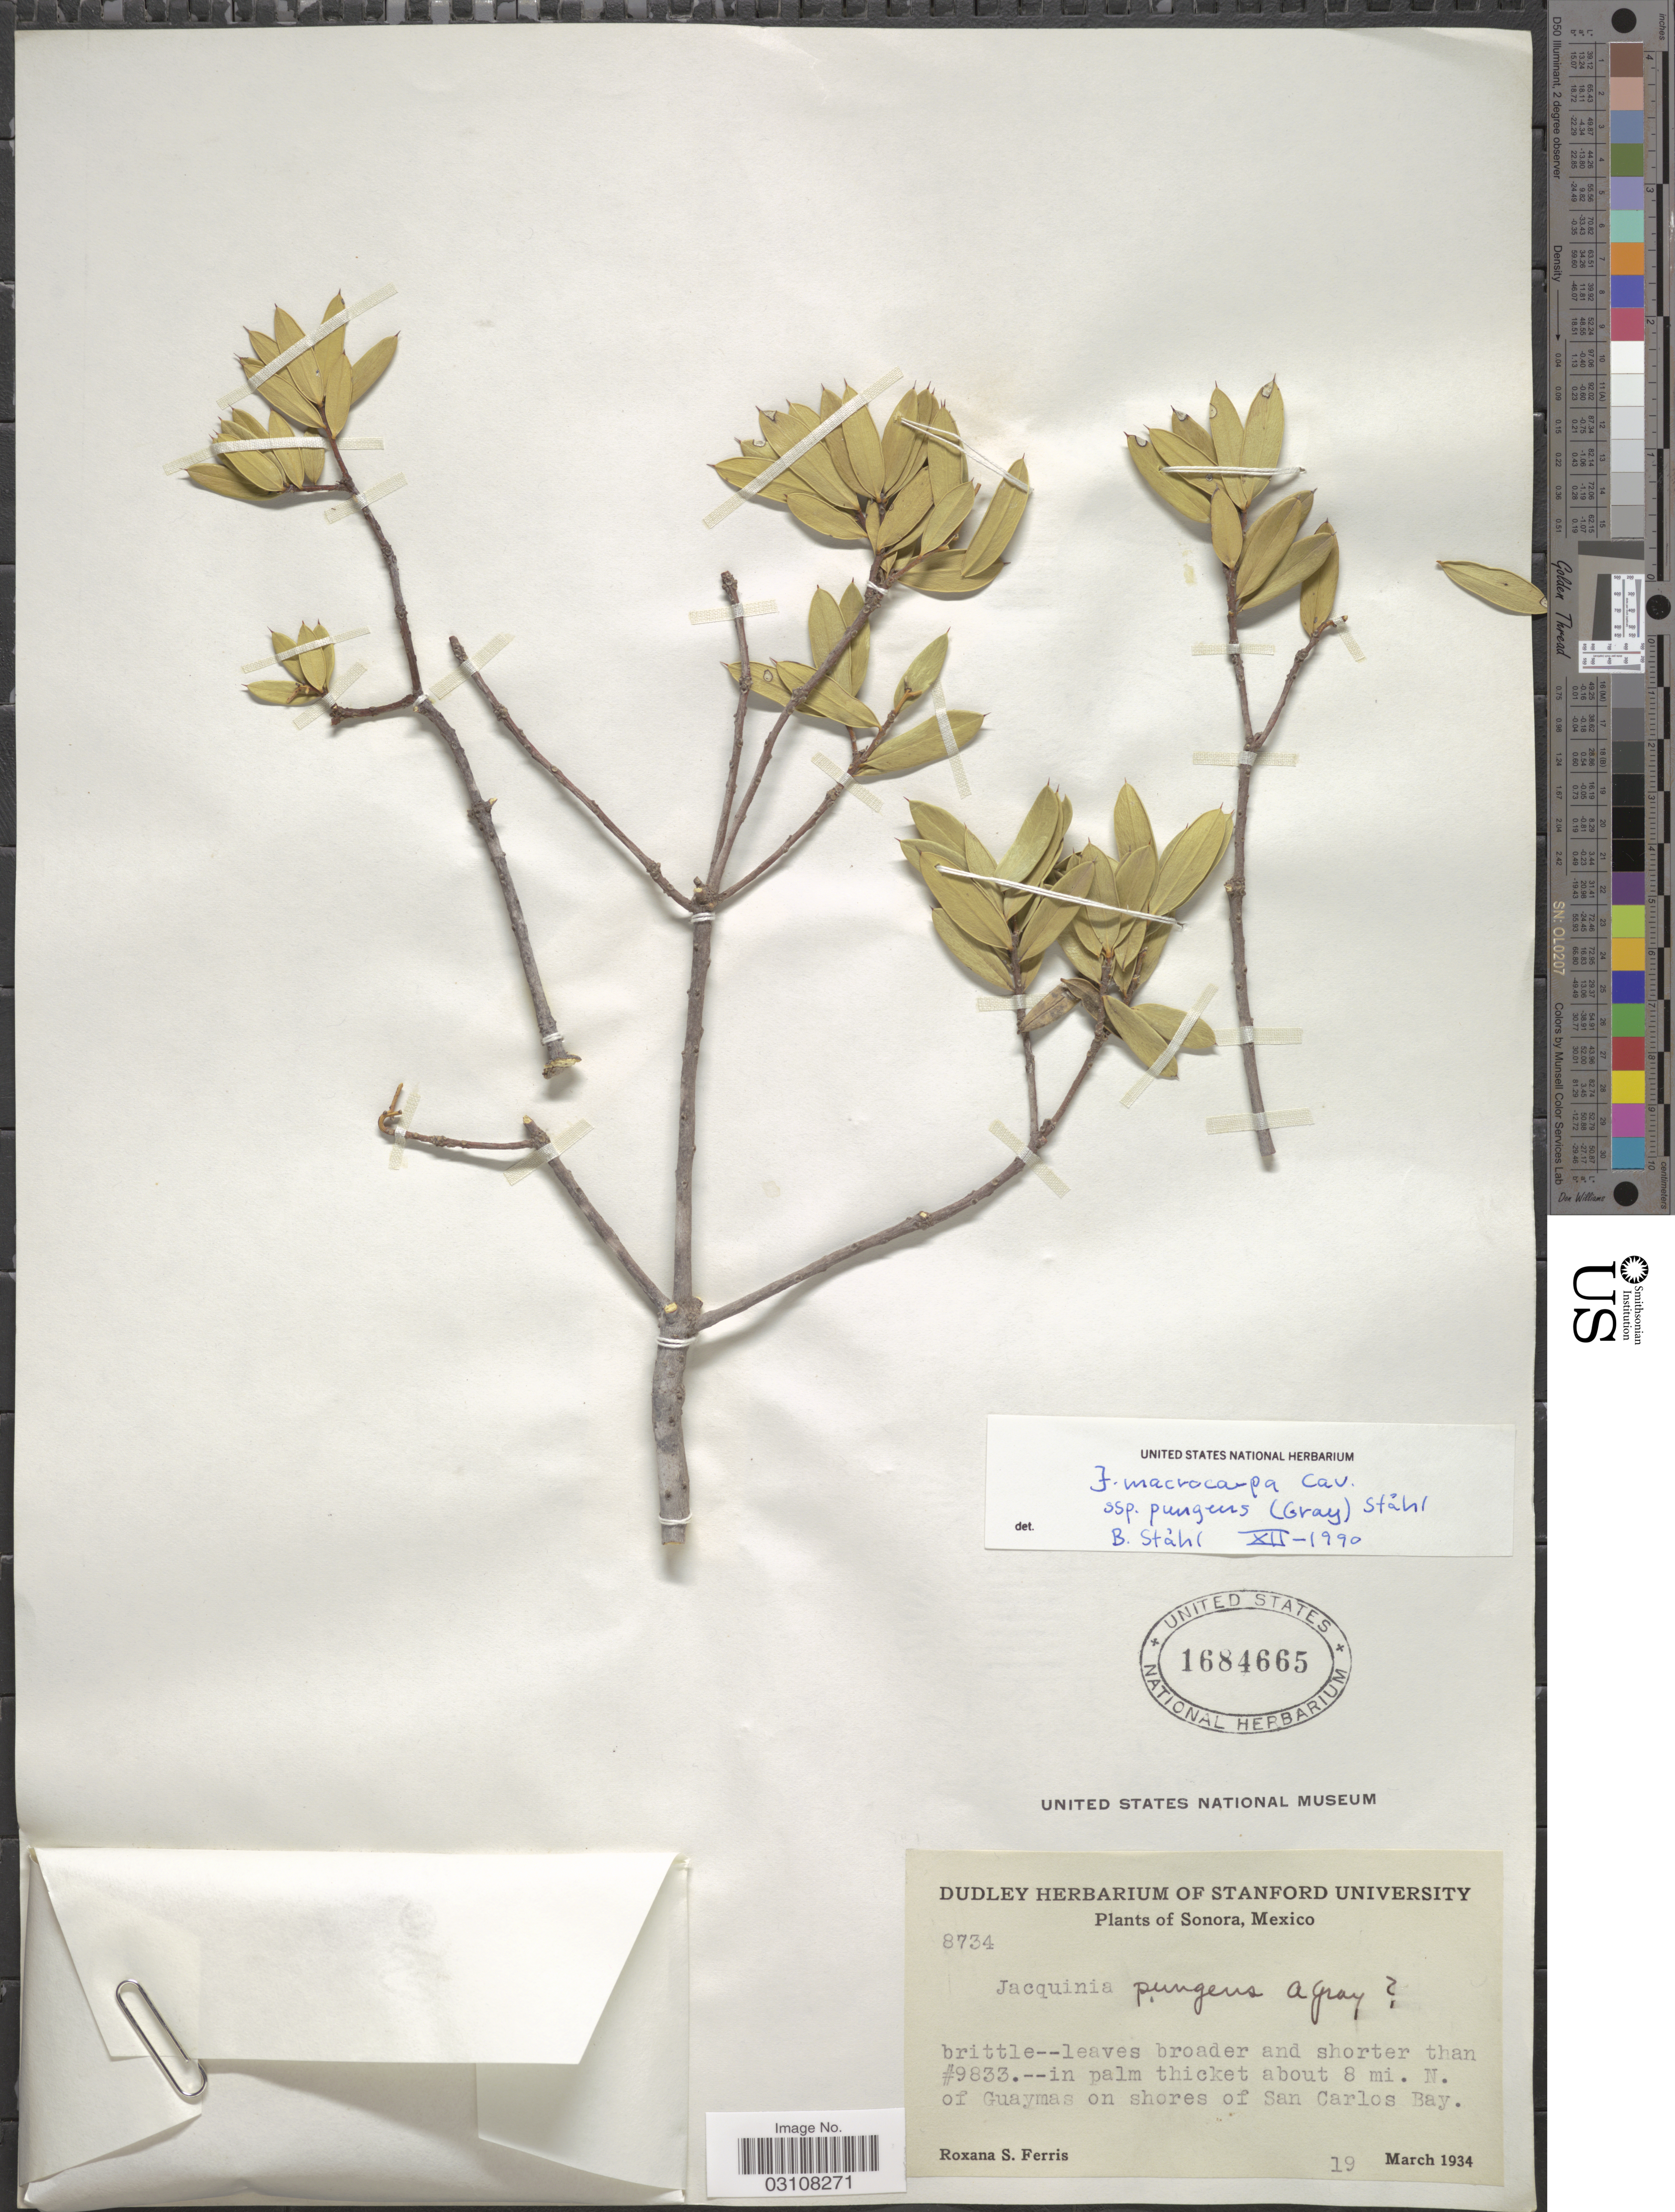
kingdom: Plantae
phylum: Tracheophyta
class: Magnoliopsida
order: Ericales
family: Primulaceae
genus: Jacquinia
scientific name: Jacquinia macrocarpa subsp. pungens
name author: Cav.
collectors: R. S. Ferris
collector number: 8734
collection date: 1934-03-19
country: Mexico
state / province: Sonora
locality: In palm thicket about 8 mi. M. of Guaymas on shores of San Carlos Bay.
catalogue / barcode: US 1684665